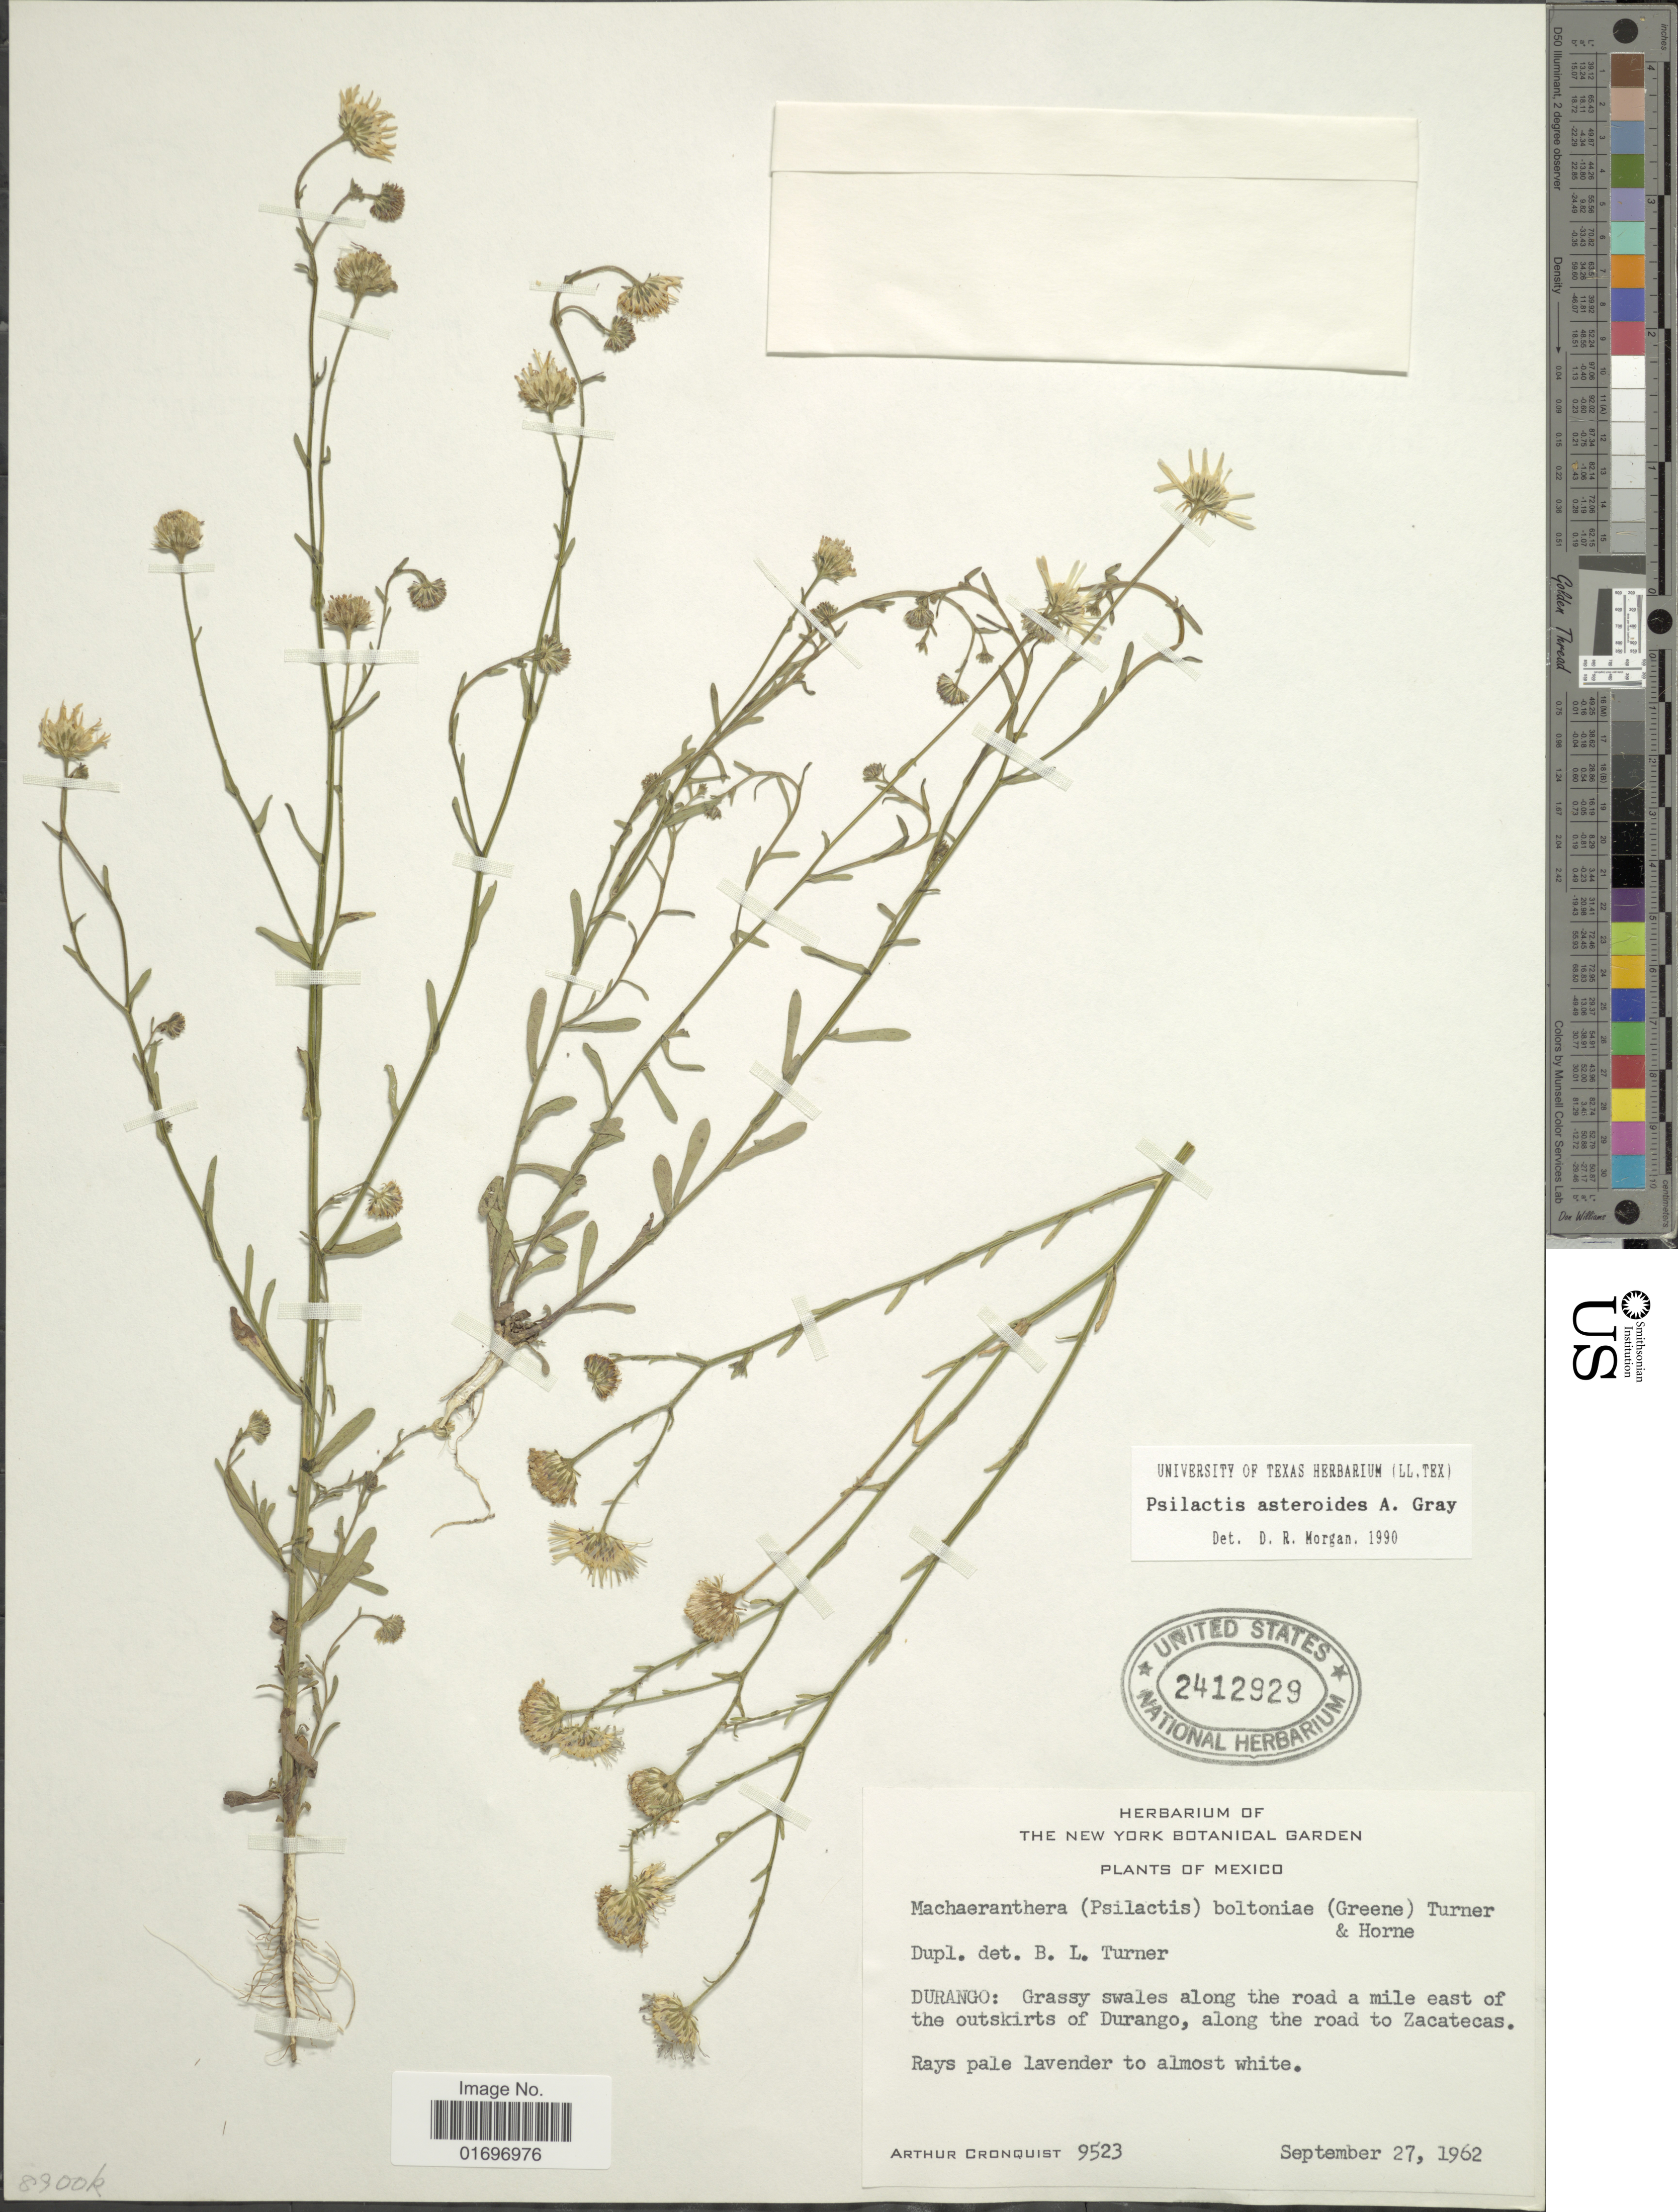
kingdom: Plantae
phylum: Tracheophyta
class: Magnoliopsida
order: Asterales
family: Asteraceae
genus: Psilactis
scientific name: Psilactis asteroides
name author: A. Gray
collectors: A. J. Cronquist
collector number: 9523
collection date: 1962-09-27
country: Mexico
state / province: Durango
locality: Durango: Grassy swales along the road a mile east of the outskirts of Durango, along the road to Zacatecas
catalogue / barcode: US 2412929